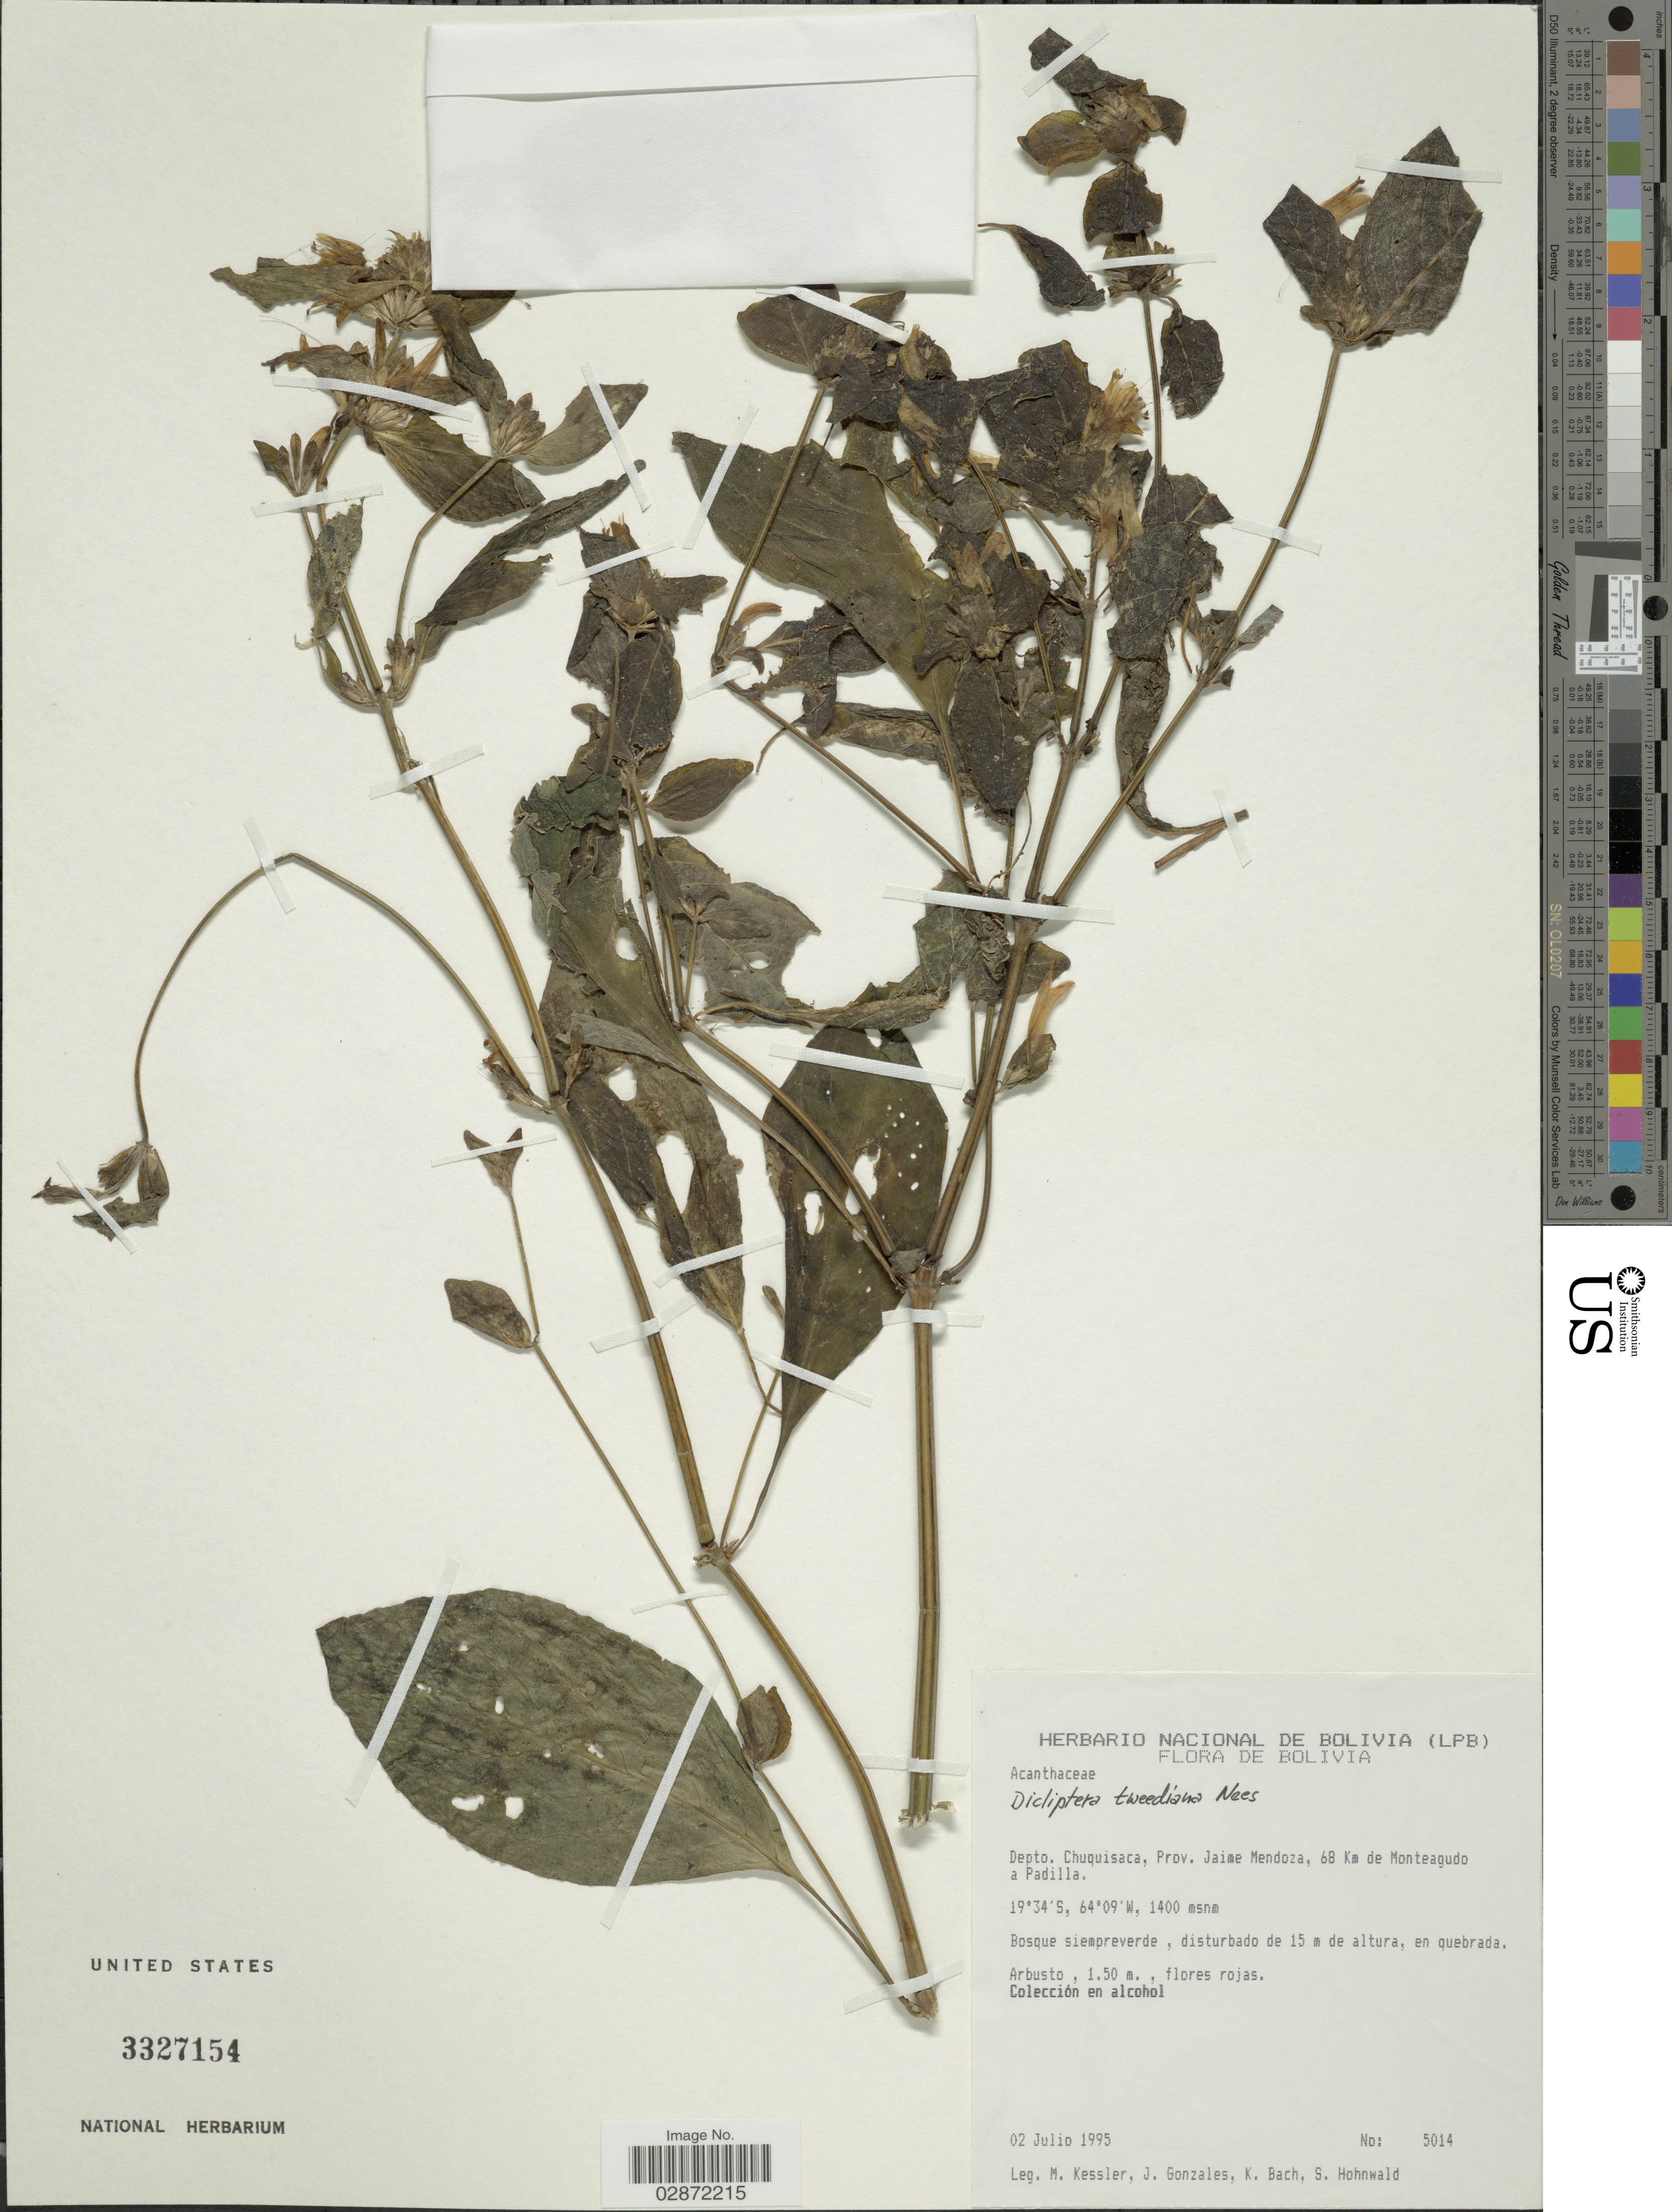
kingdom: Plantae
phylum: Tracheophyta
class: Magnoliopsida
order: Lamiales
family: Acanthaceae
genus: Dicliptera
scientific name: Dicliptera squarrosa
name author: Nees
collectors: M. Kessler, J. Gonzales, K. Bach & S. Hohnwald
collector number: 5014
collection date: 1995-07-02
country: Bolivia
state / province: Chuquisaca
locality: Depto. Chuquisaca, Prov. Jaime Mendoza, 68 Km de Monteagudo a Padilla.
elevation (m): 1400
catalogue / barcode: US 3327154